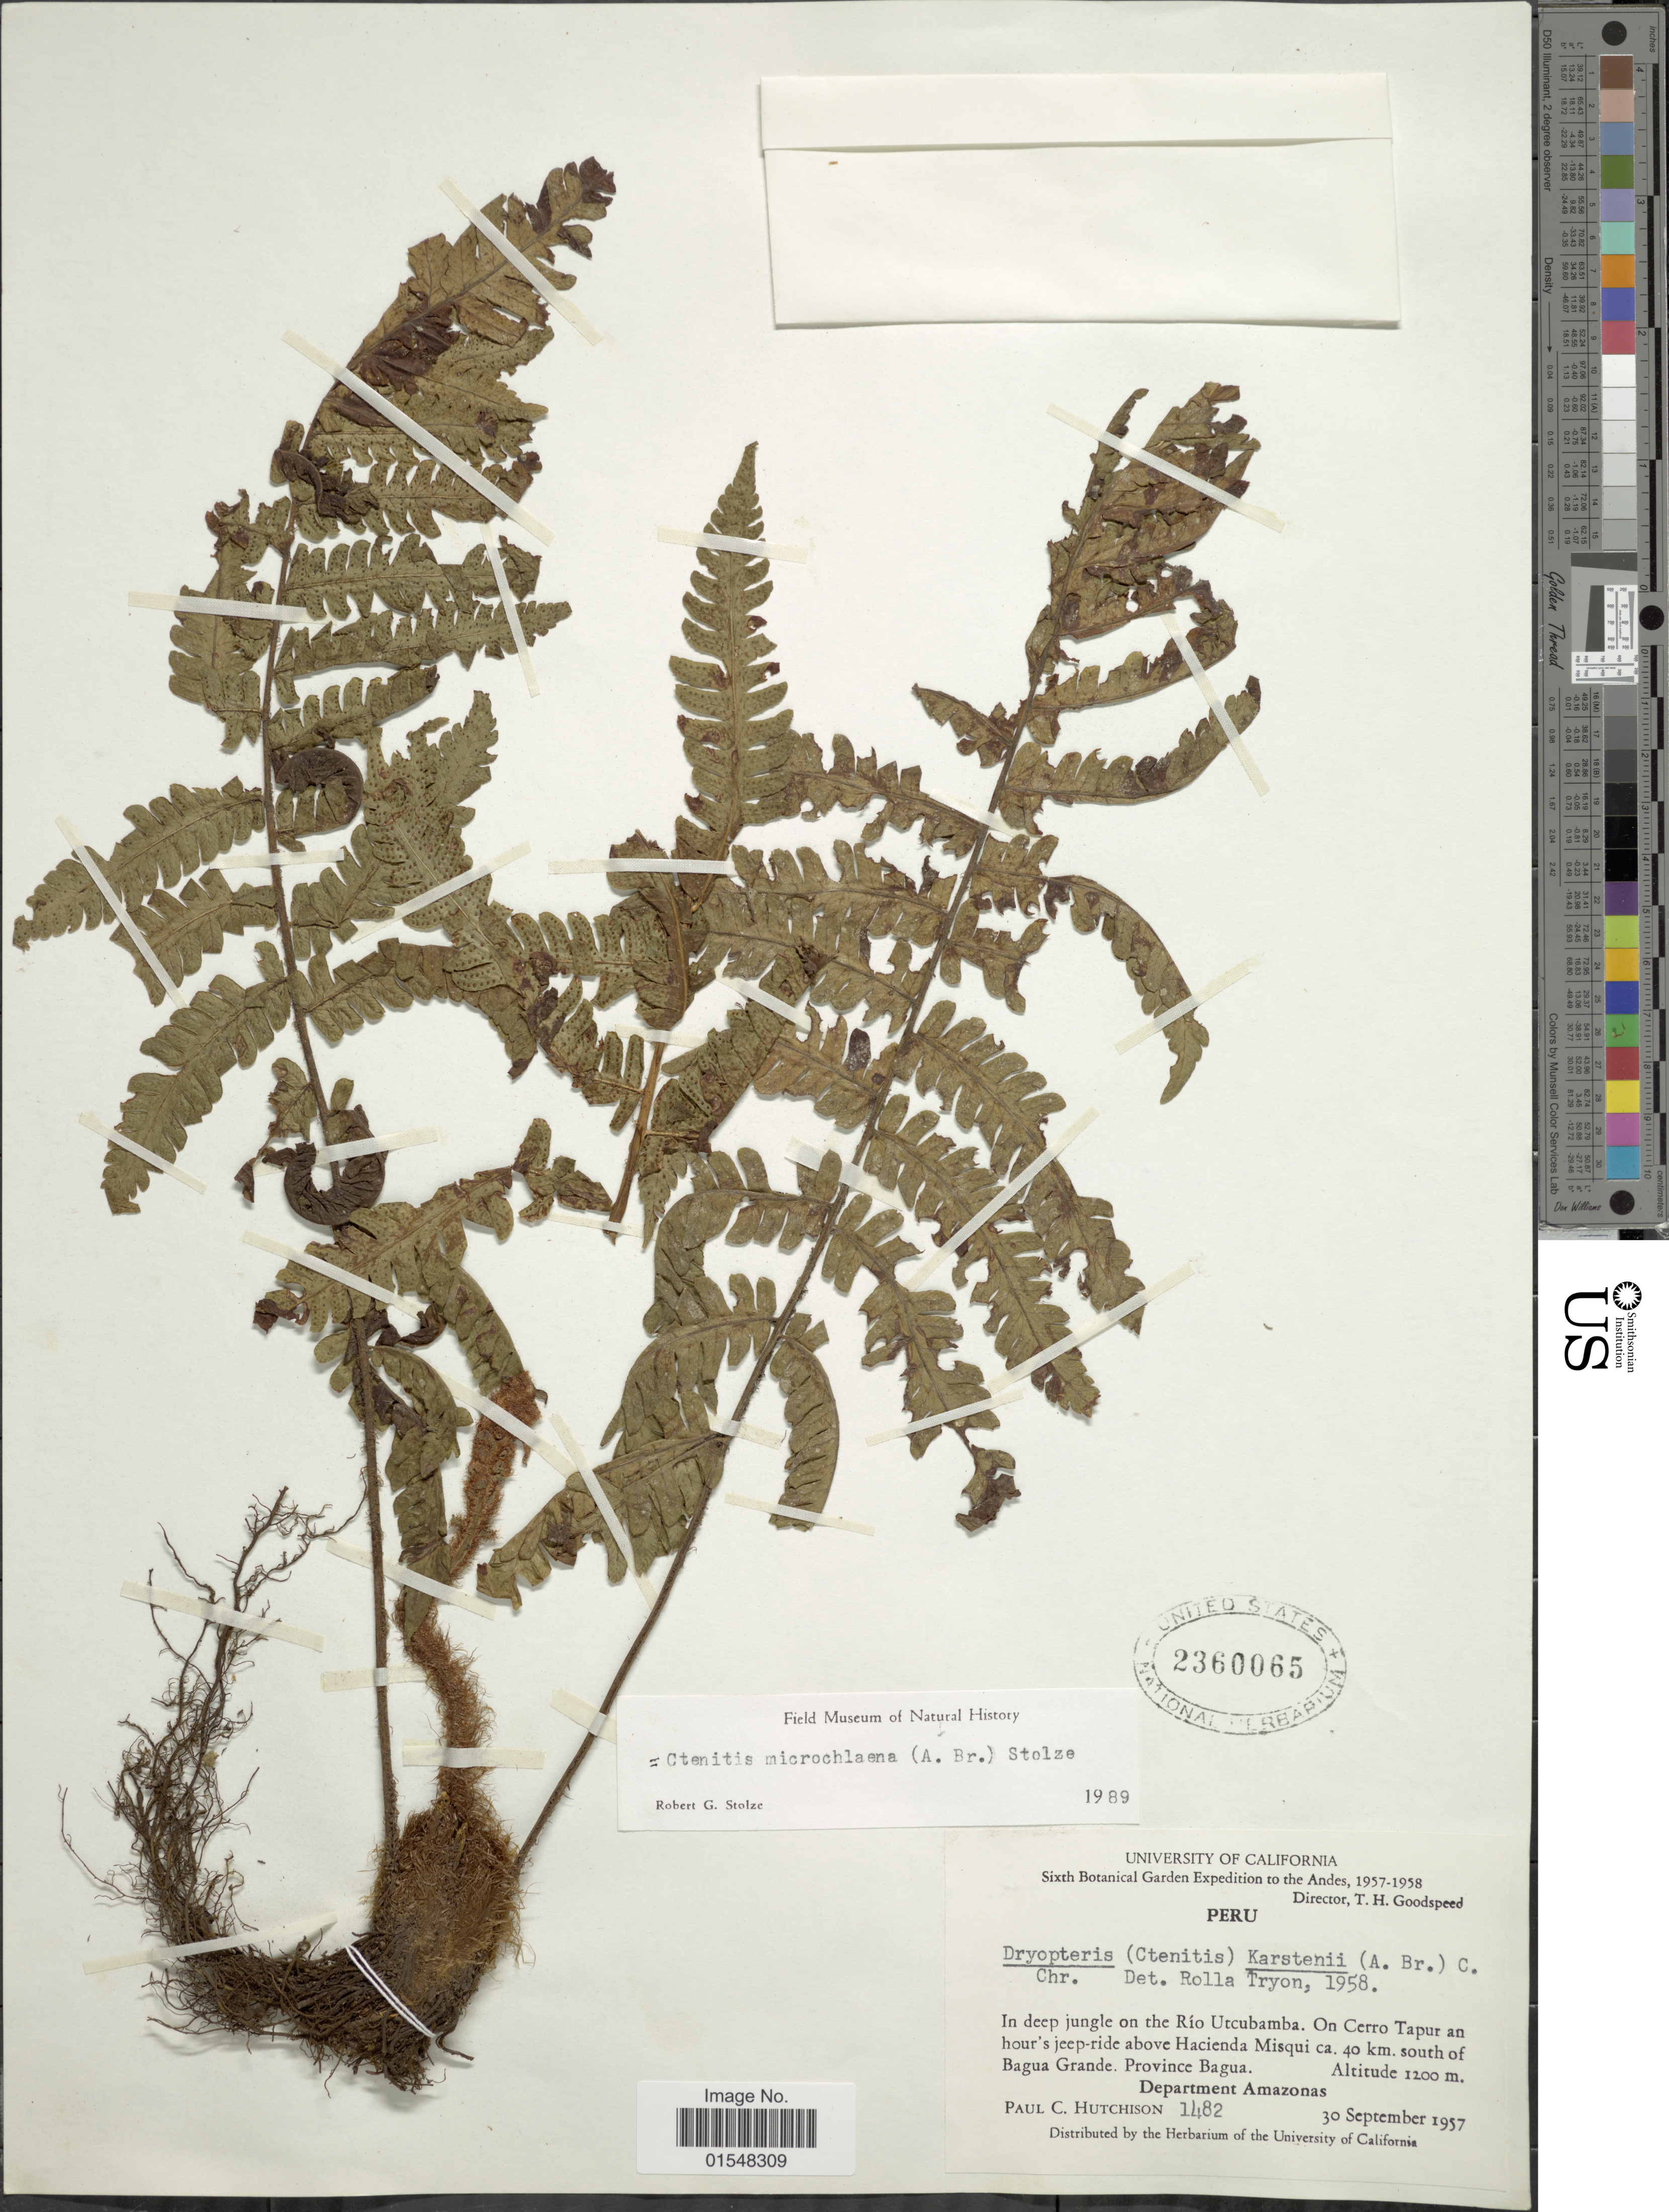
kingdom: Plantae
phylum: Tracheophyta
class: Polypodiopsida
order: Polypodiales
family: Dryopteridaceae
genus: Ctenitis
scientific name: Ctenitis microchlaena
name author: (Fée) Stolze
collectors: P. C. Hutchison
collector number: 1482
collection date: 1957-09-30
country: Peru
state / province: Amazonas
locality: In deep jungle on the Río Utcubamba. On Cerro Tapur an hour's jeep-ride above Hacienda Misqui ca. 40 km. south of Bagua Grande, province Bagua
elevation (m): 1200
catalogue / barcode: US 2360065